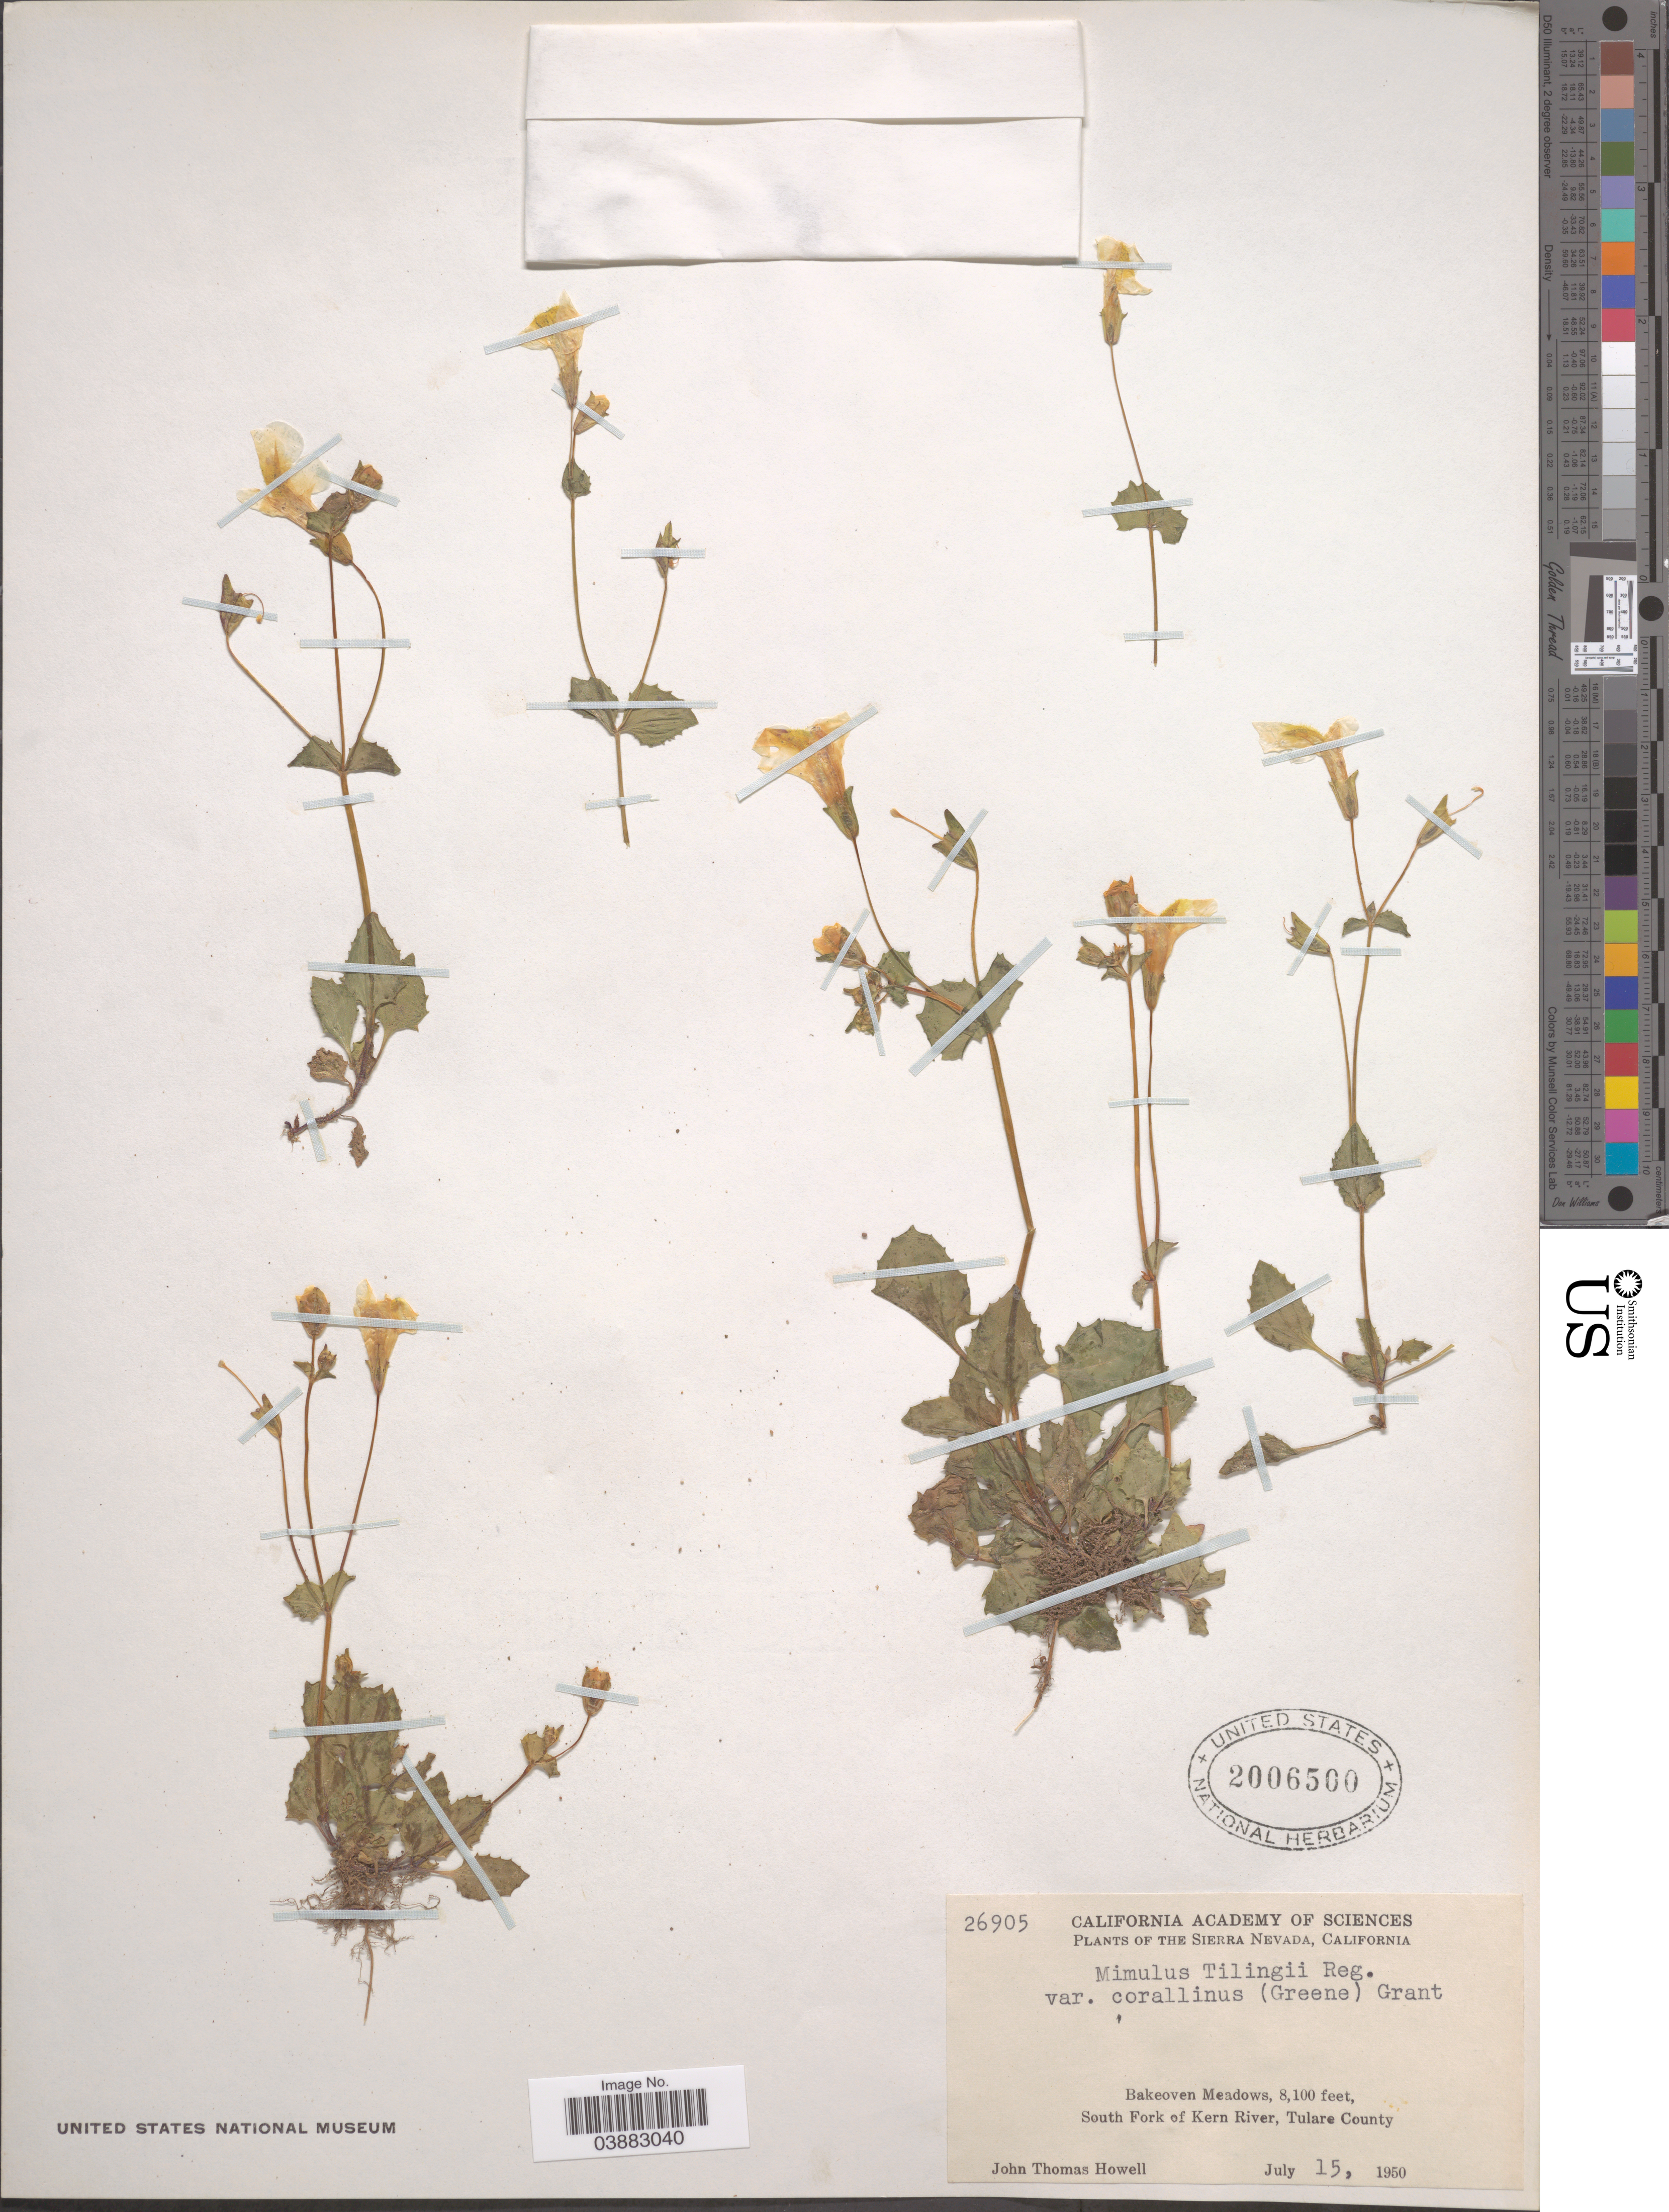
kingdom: Plantae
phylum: Tracheophyta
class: Magnoliopsida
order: Lamiales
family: Phrymaceae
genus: Mimulus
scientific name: Mimulus tilingii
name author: Regel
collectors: J. T. Howell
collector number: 26905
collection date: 1950-07-15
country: United States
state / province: California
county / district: Tulare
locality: Sierra Nevada. Bakeoven Meadows, South Fork of Kern River, Tulare County.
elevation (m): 2469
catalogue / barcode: US 2006500